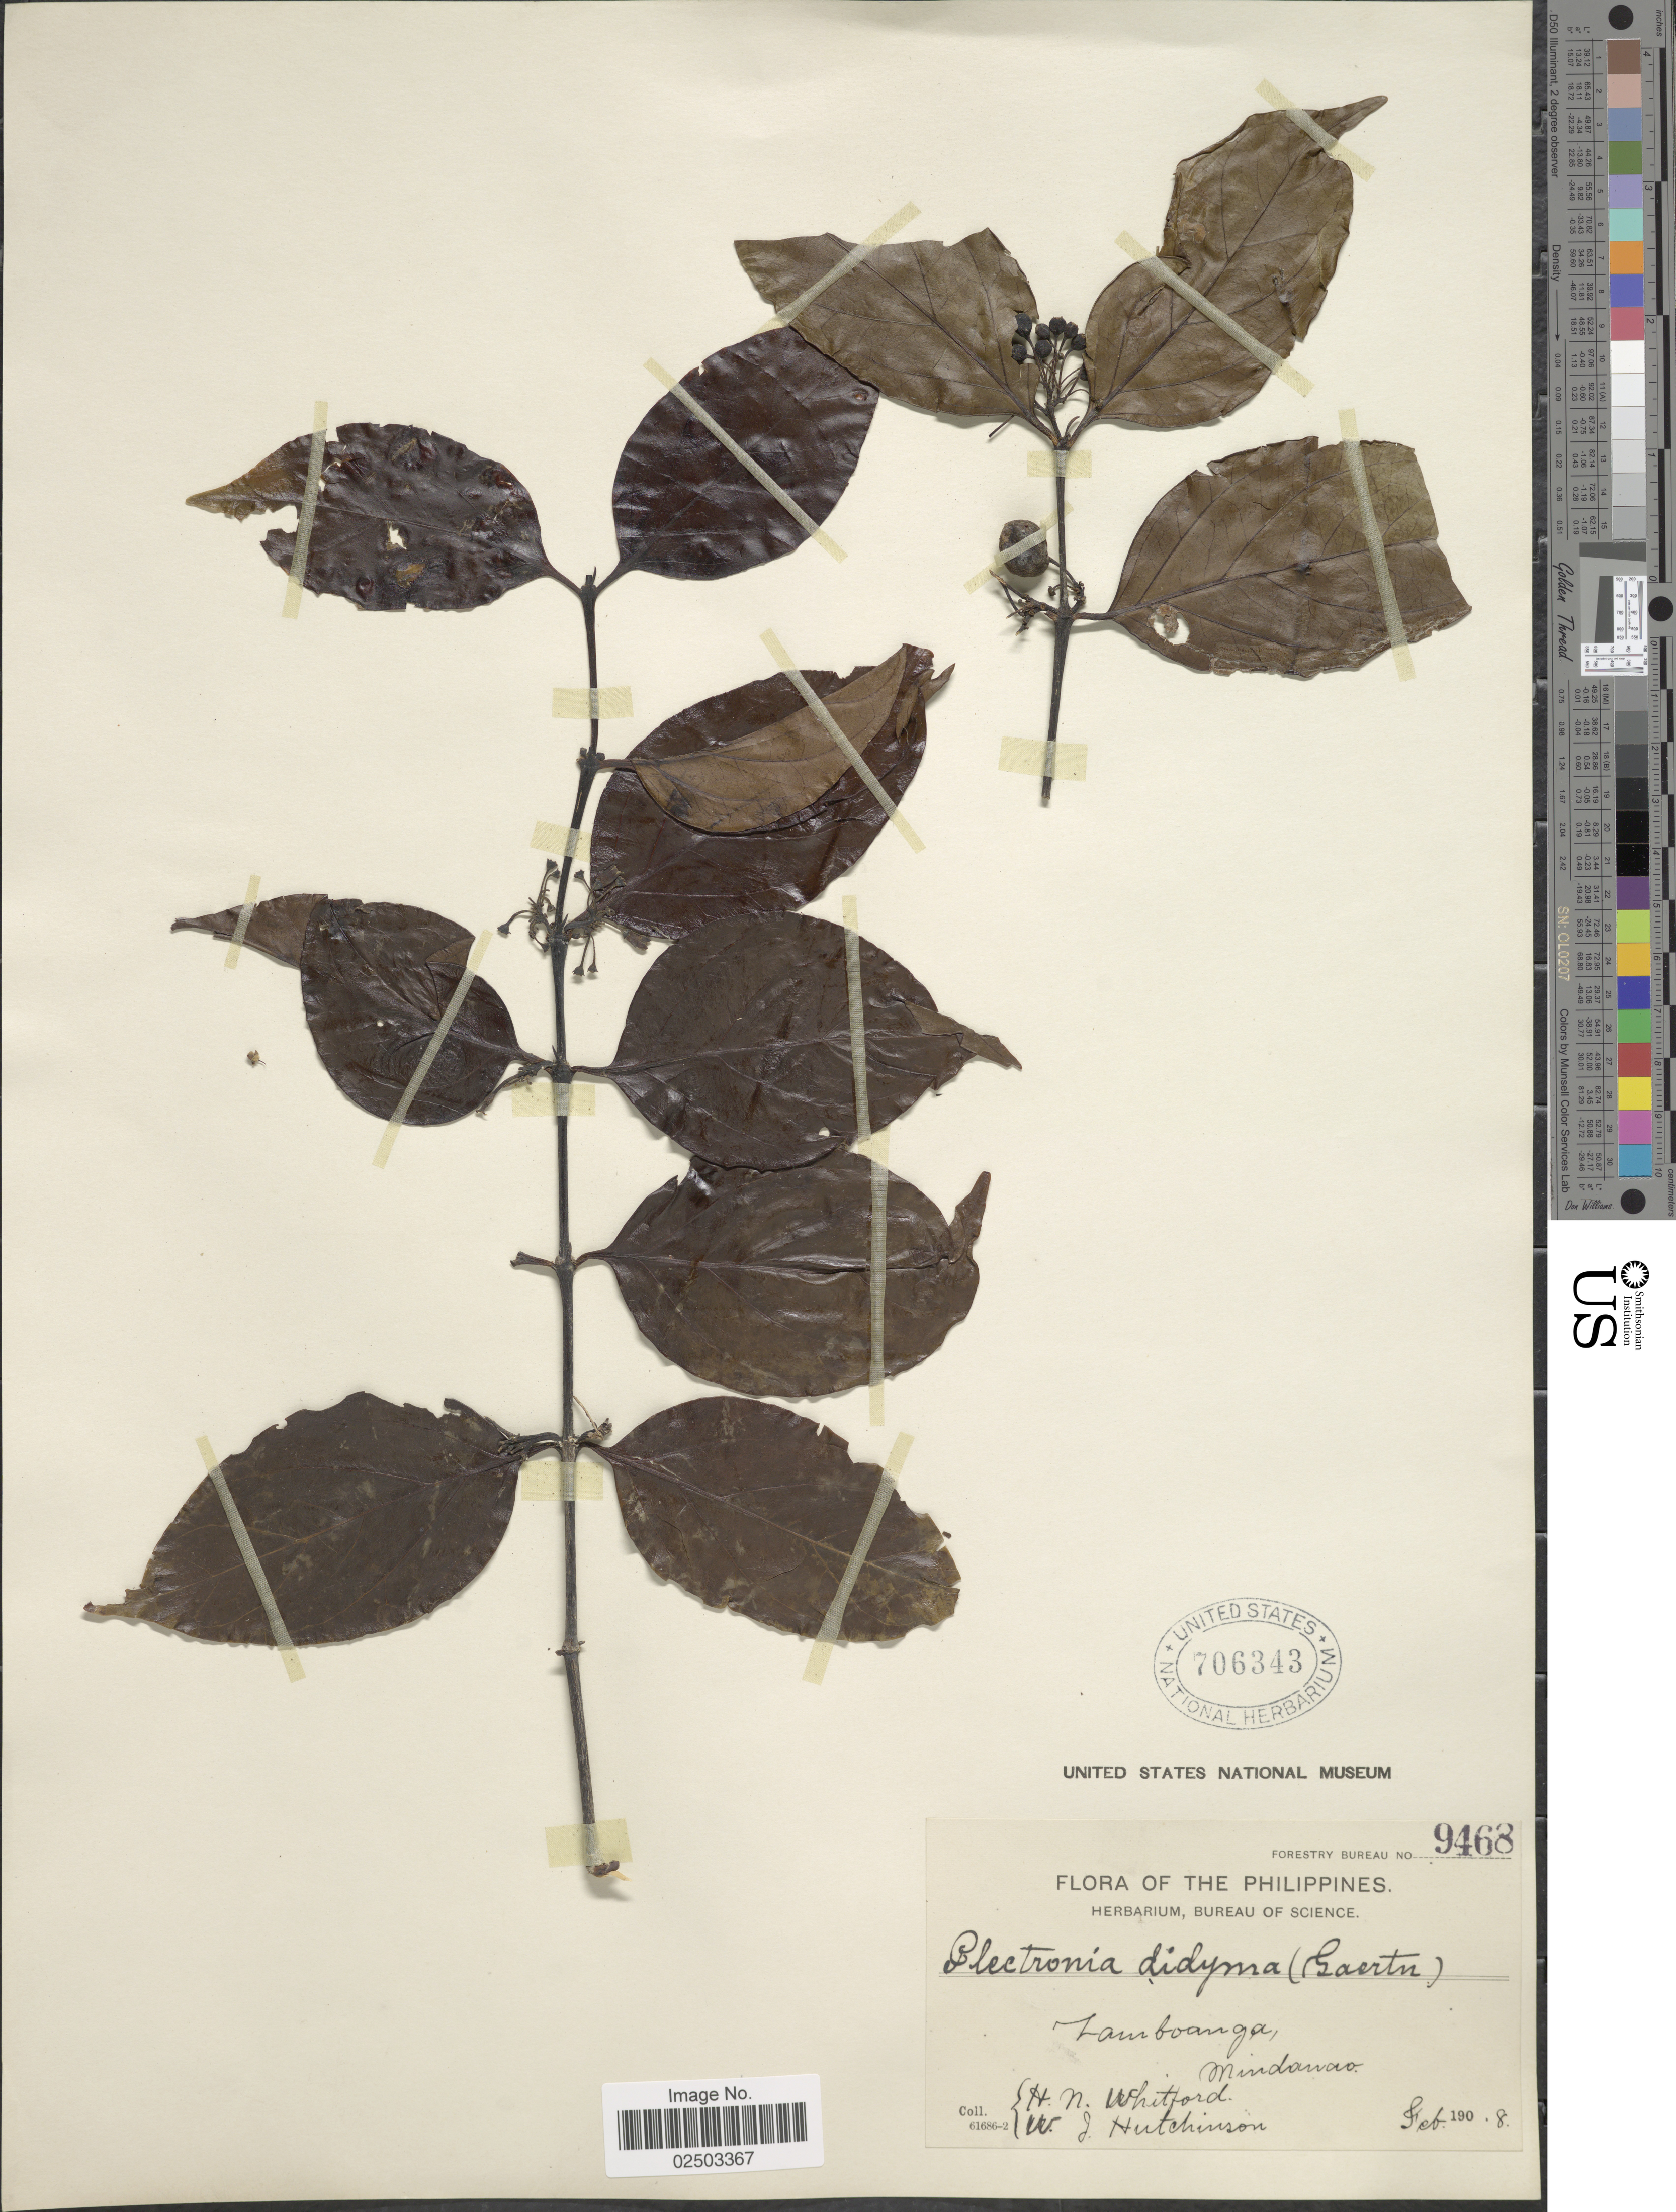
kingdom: Plantae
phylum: Tracheophyta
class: Magnoliopsida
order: Gentianales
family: Rubiaceae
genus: Canthium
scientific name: Canthium dicoccum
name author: (Gaertn.) Merr.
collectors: H. N. Whitford & W. I. Hutchinson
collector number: Forestry Bureau 9468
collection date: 1908-02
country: Philippines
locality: Zamboanga, Mindanao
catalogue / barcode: US 706343